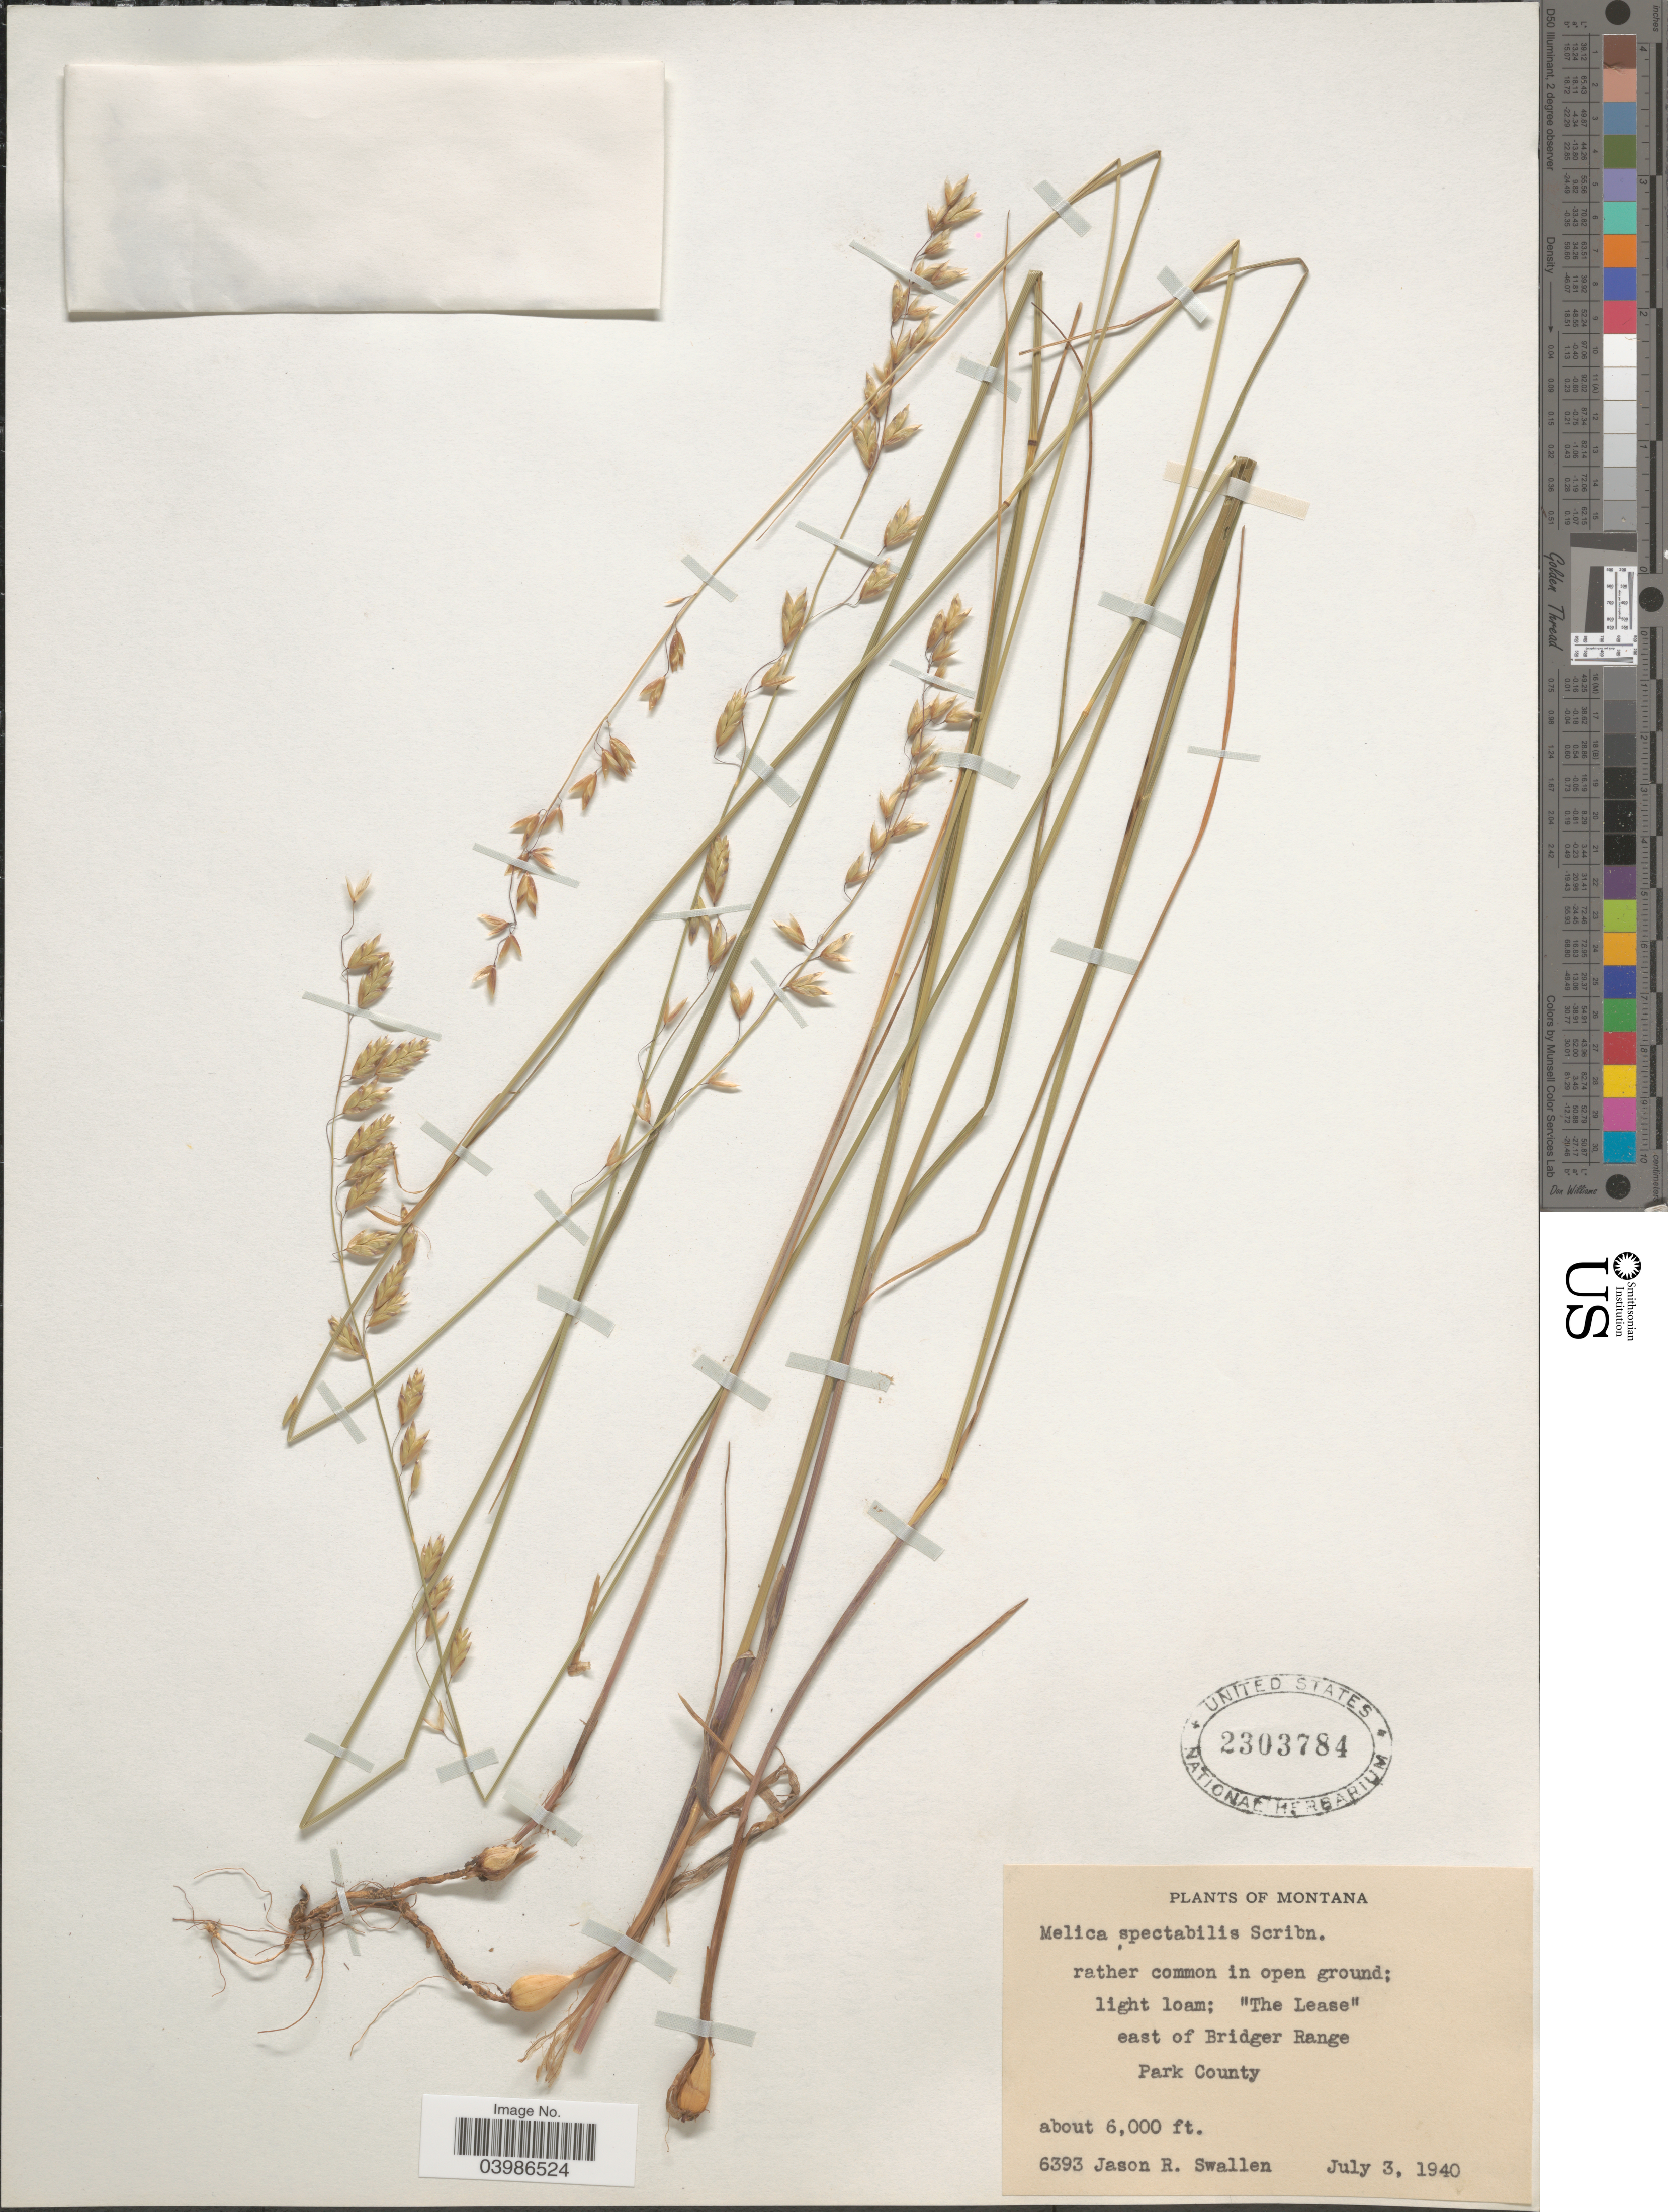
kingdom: Plantae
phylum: Tracheophyta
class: Liliopsida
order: Poales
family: Poaceae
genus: Melica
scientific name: Melica spectabilis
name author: Scribn.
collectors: J. R. Swallen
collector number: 6393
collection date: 1940-07-03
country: United States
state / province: Montana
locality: The Lease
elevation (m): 1829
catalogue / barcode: US 2303784